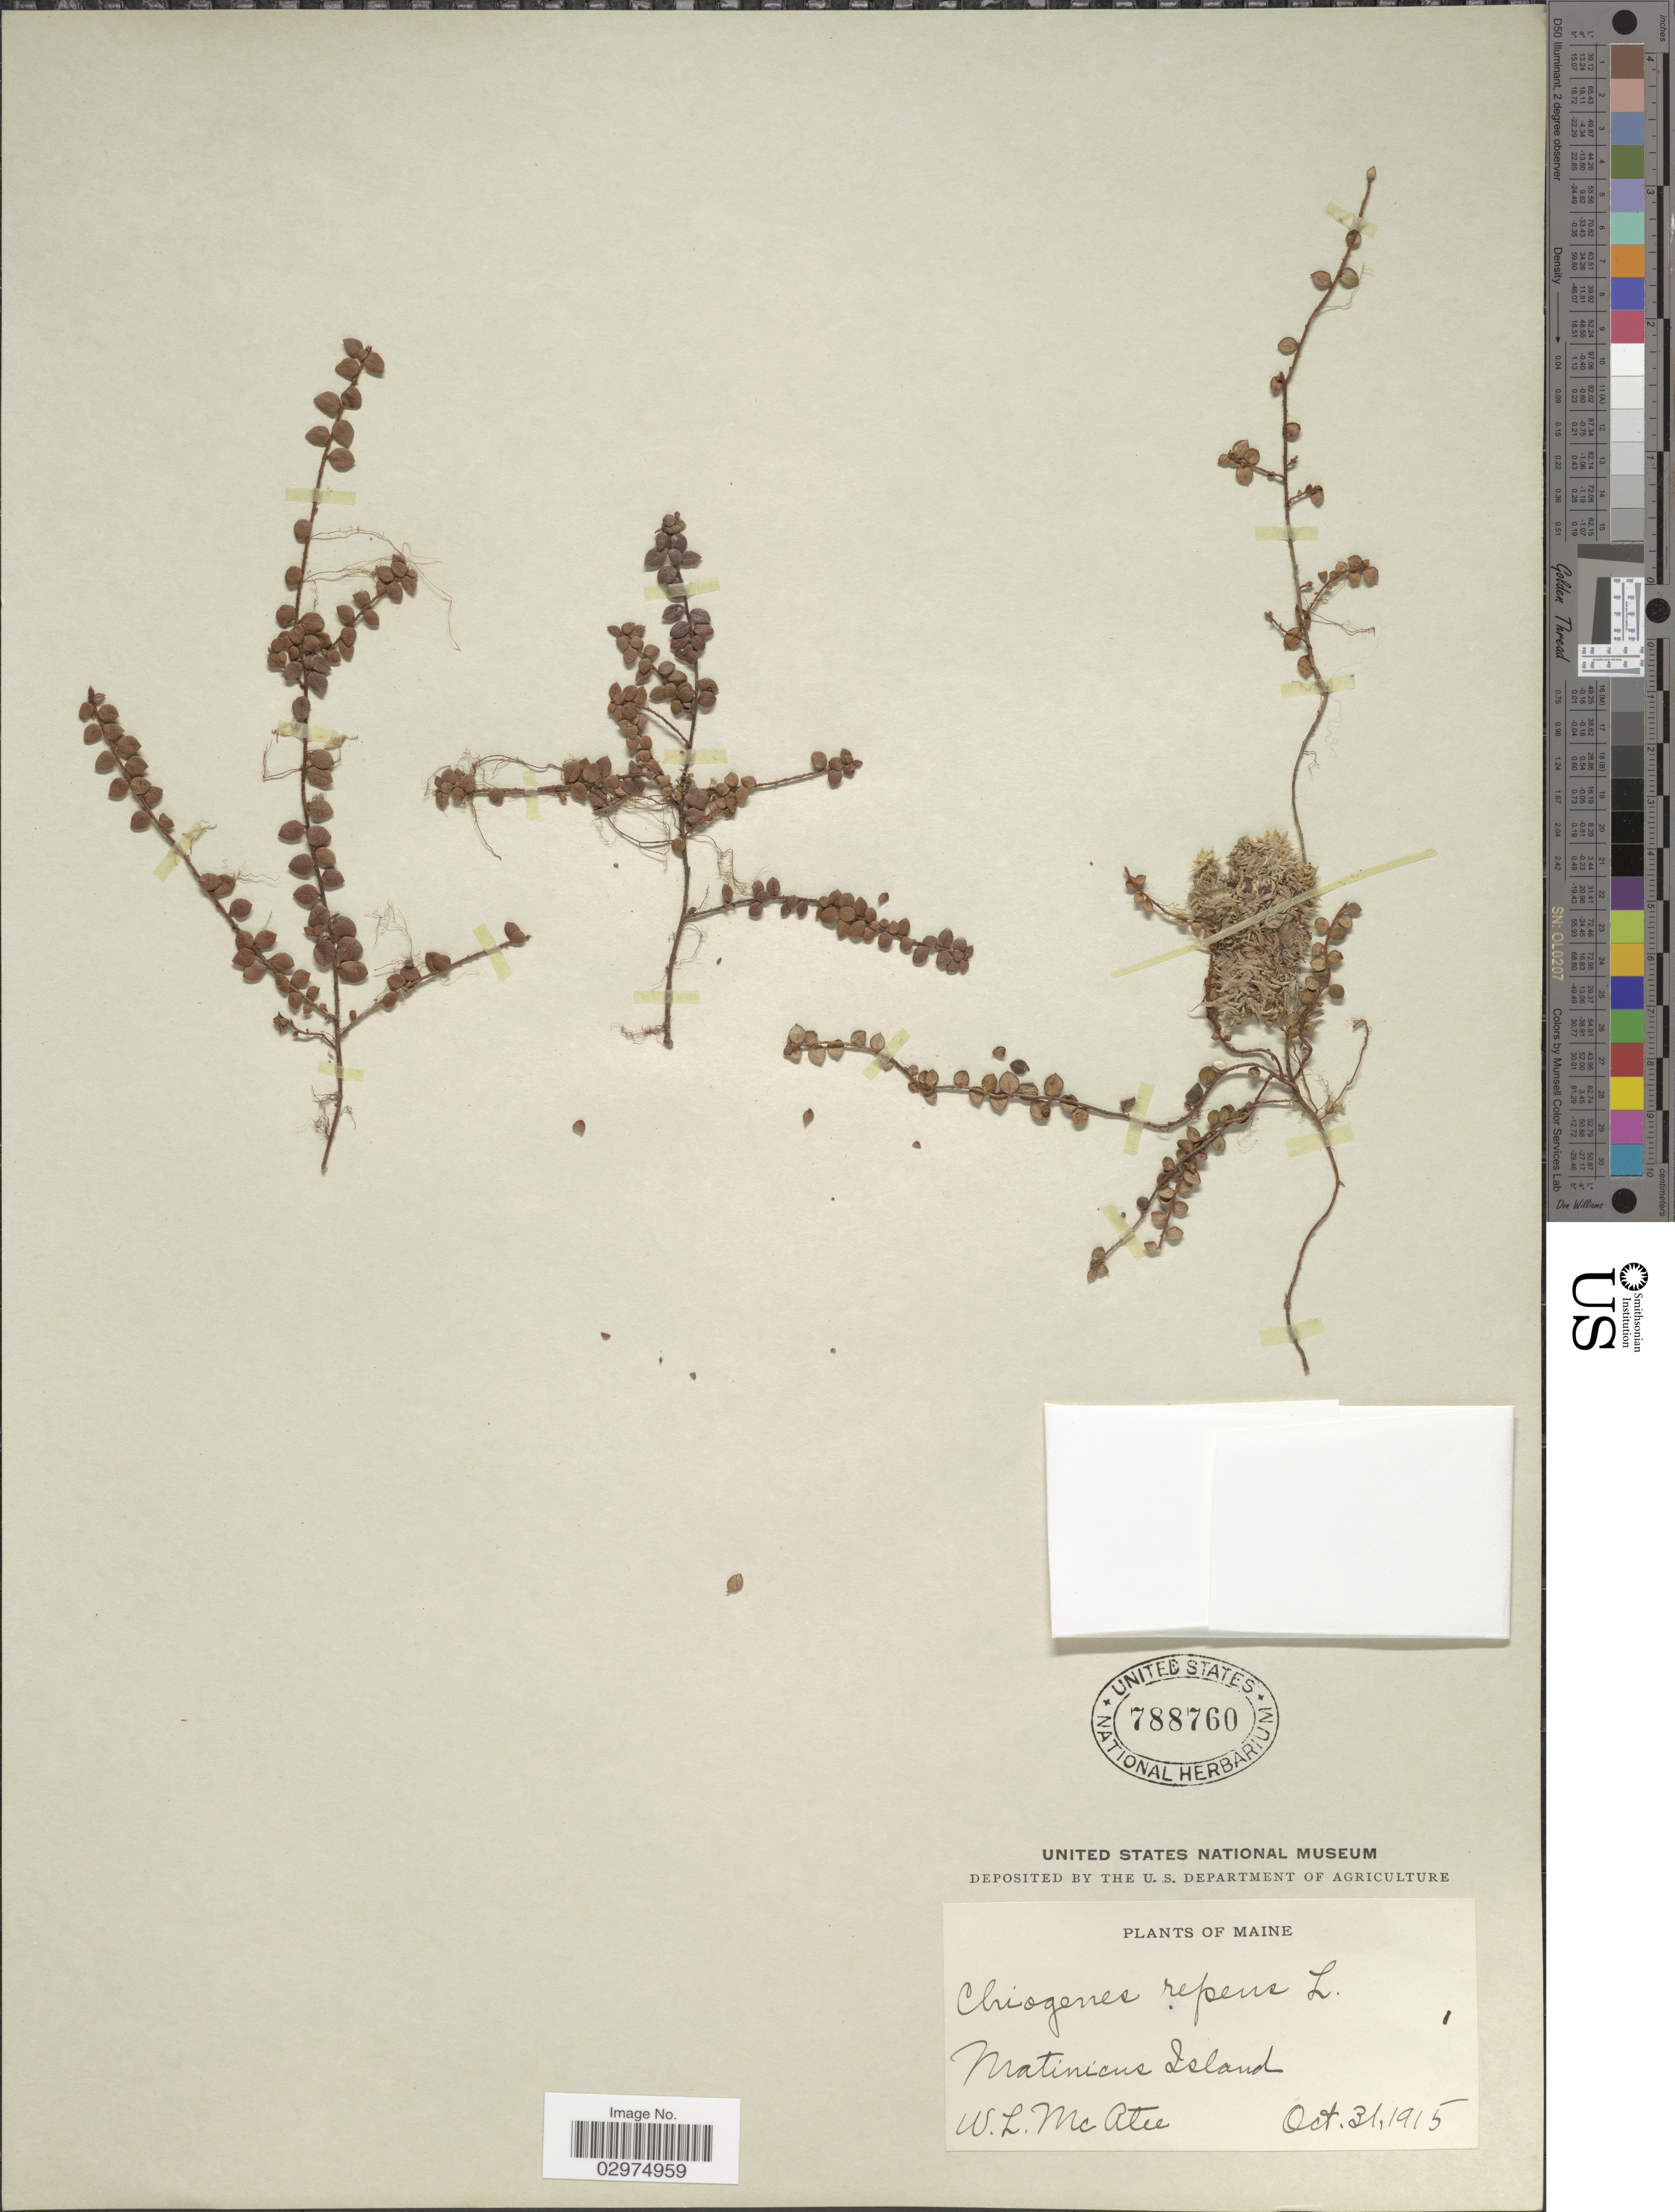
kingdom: Plantae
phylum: Tracheophyta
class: Magnoliopsida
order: Ericales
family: Ericaceae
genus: Gaultheria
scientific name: Gaultheria hispidula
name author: (L.) Muhl. ex Bigelow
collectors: W. McAtee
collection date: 1915-10-31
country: United States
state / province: Maine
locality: Matinicus Island.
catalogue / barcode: US 788760